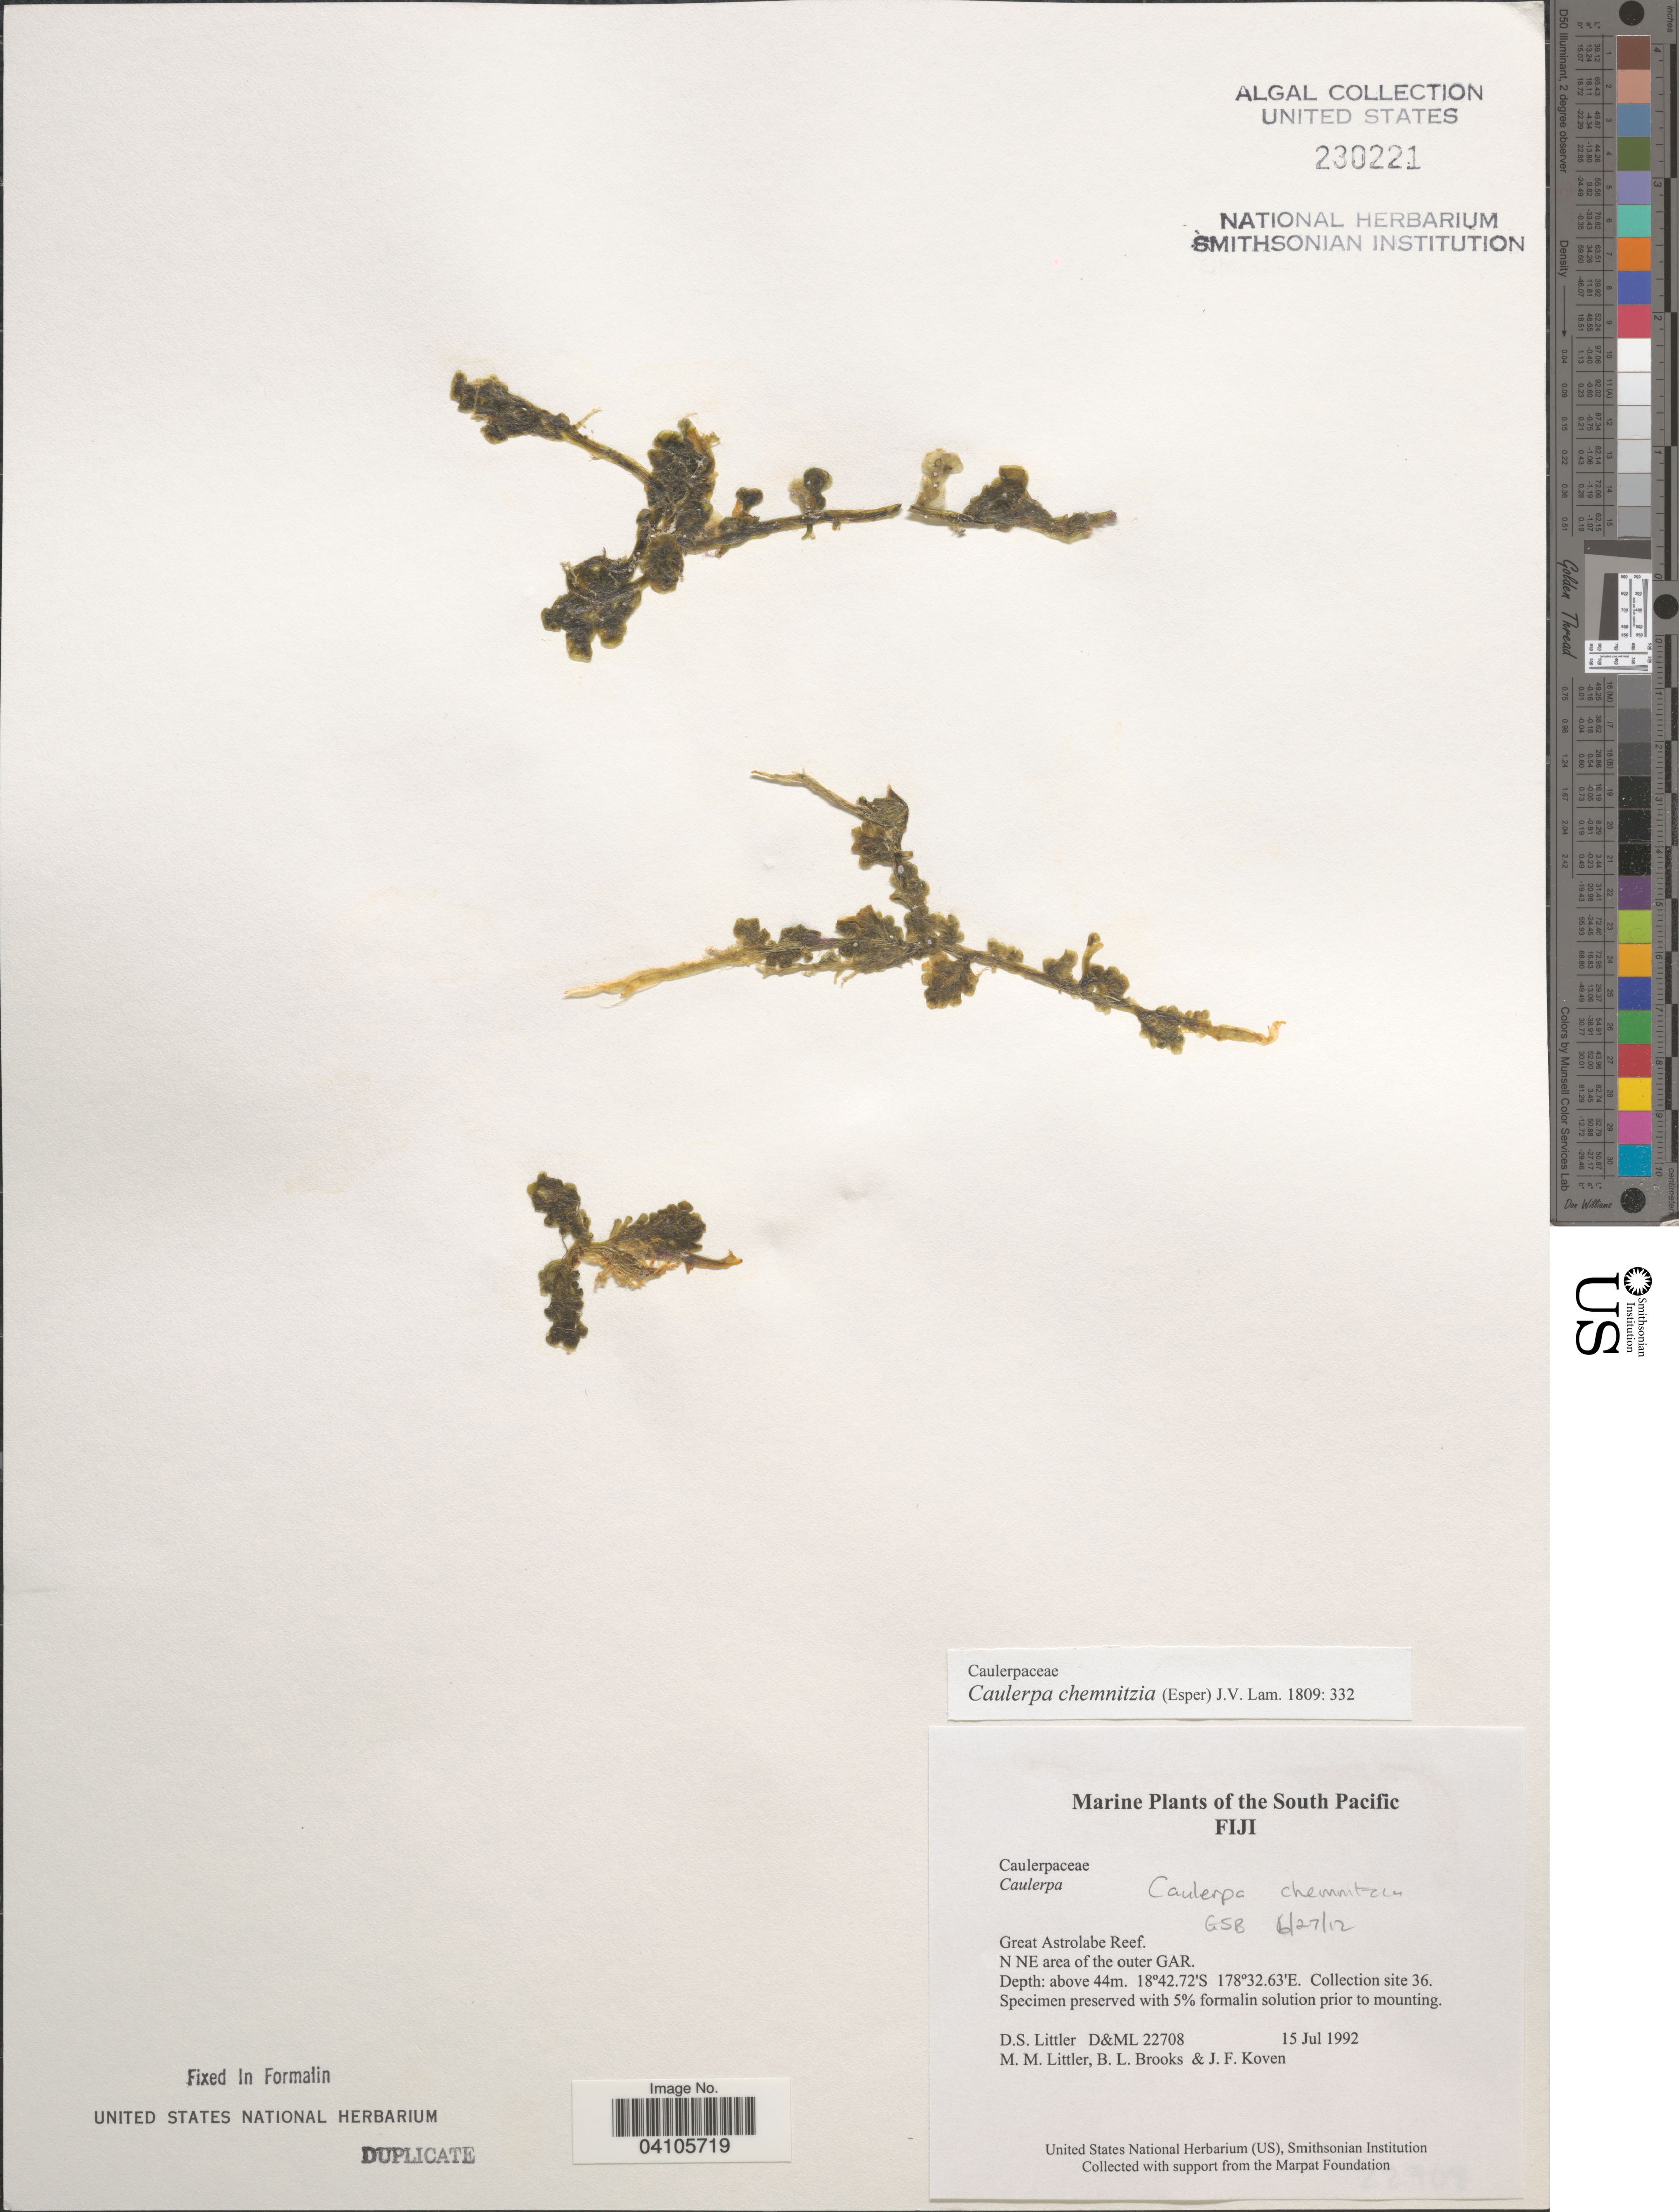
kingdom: Plantae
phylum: Chlorophyta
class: Ulvophyceae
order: Bryopsidales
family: Caulerpaceae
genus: Caulerpa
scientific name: Caulerpa chemnitzia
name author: (Esper) J.V.Lamouroux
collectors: D. S. Littler, B. Brooks & J. Koven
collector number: D&ML 22708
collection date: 1992-07-15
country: Fiji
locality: The South Pacific. Great Astrolabe Reef. N NE area of the outer GAR. Site 36.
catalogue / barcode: US 230221